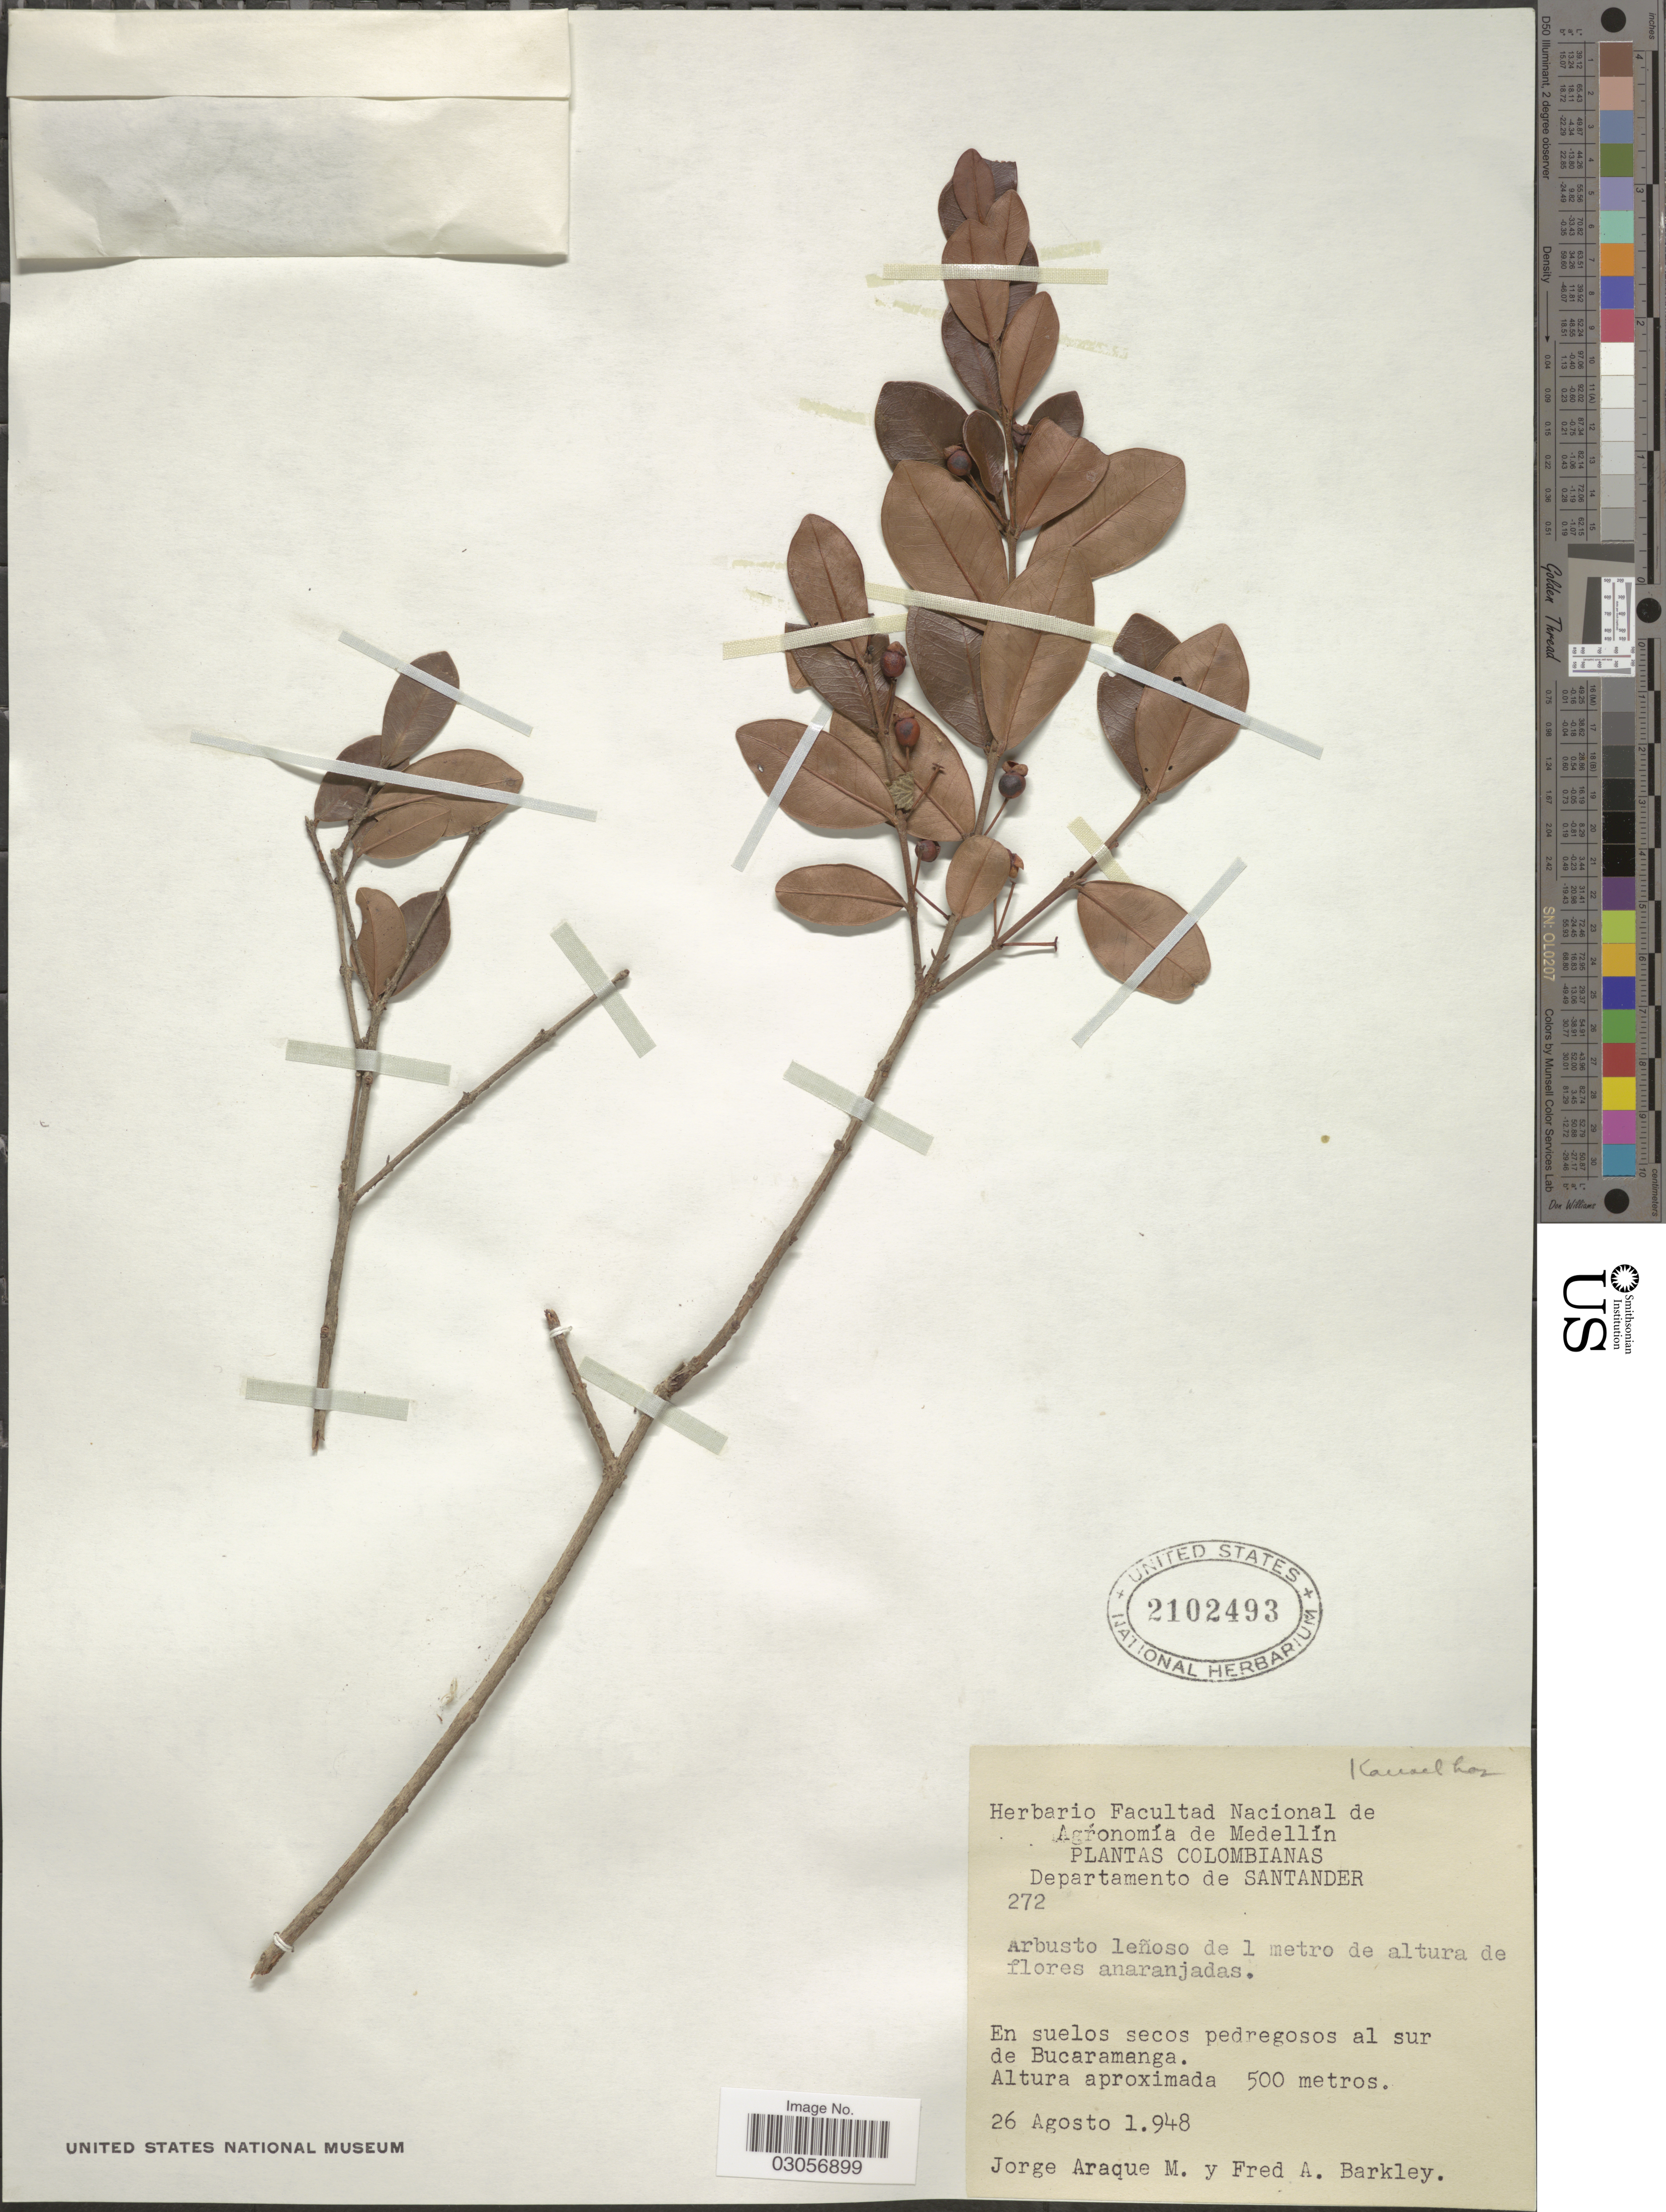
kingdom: Plantae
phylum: Tracheophyta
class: Magnoliopsida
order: Myrtales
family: Myrtaceae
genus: Eugenia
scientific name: Eugenia punicifolia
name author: (Kunth) DC.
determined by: Parra-O, Carlos A., Instituto de Ciencias Naturales - Universidad Nacional de Colombia (COLOMBIA)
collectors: J. Araque Molina & F. A. Barkley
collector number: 272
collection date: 1948-08-26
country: Colombia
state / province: Santander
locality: Departamento de Santander, En suelos secos pedregoso al sur de Bucaramanga.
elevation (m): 500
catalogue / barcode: US 2102493